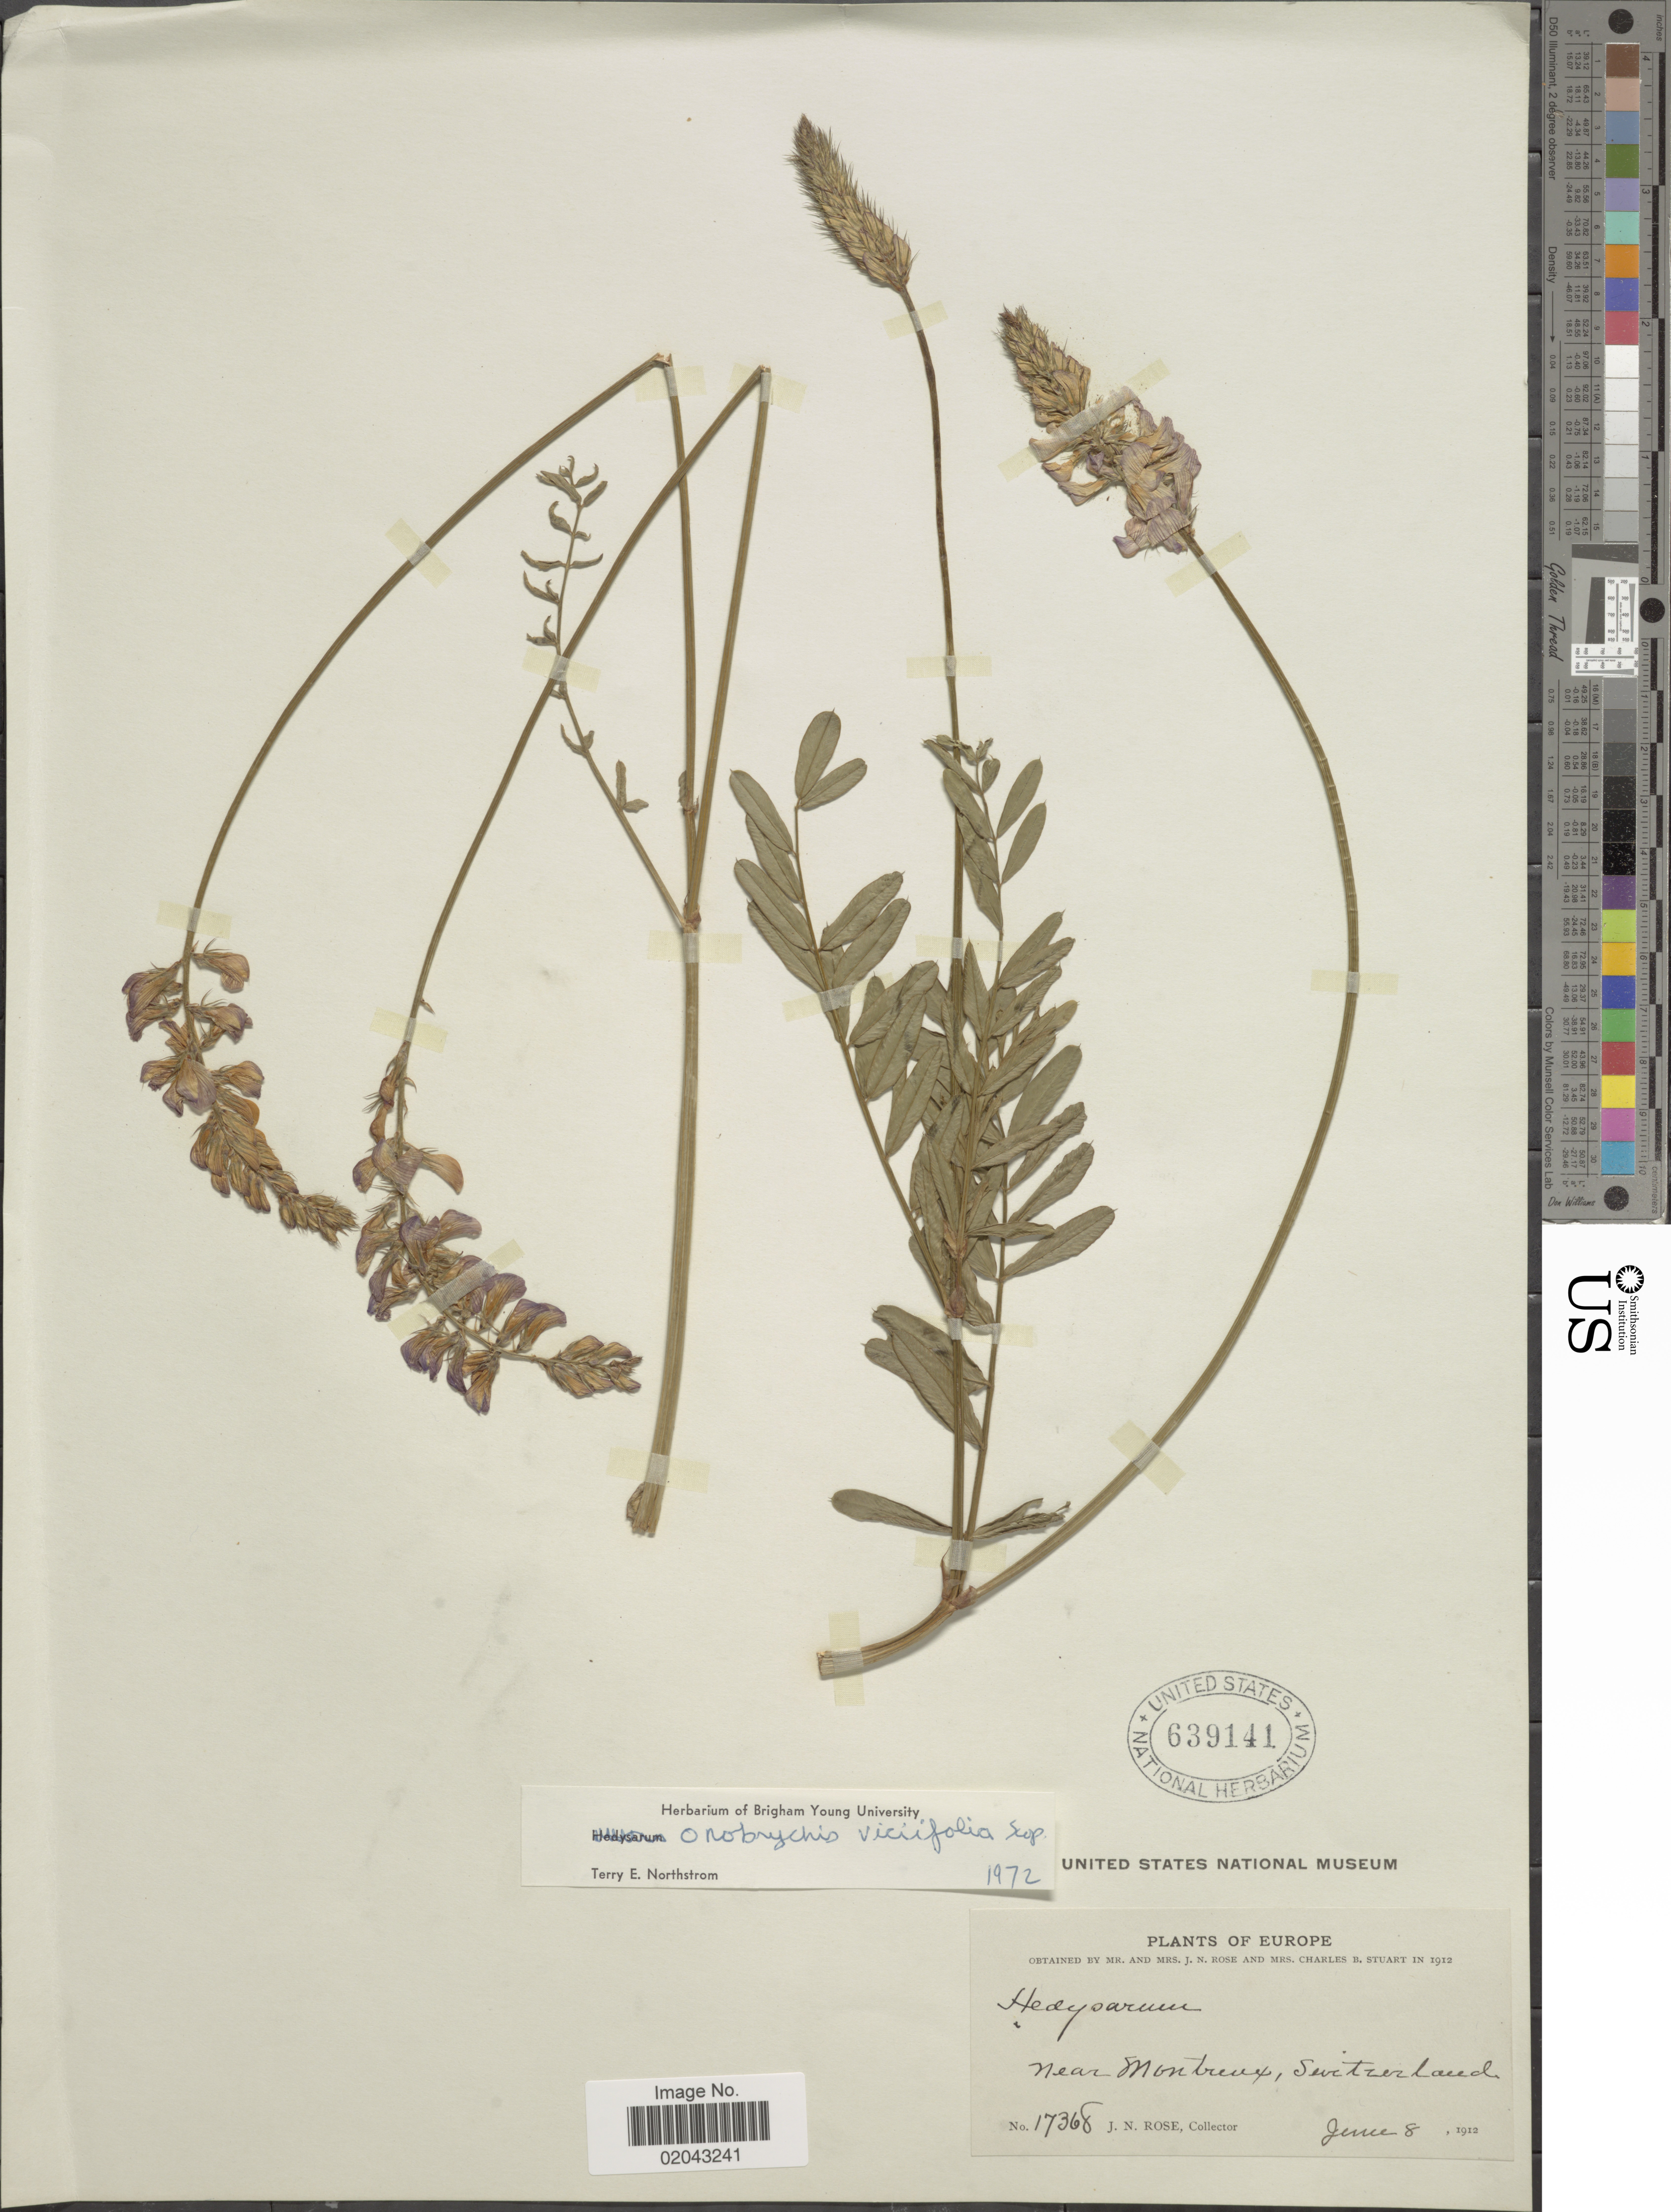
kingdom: Plantae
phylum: Tracheophyta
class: Magnoliopsida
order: Fabales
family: Fabaceae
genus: Onobrychis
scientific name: Onobrychis viciaefolia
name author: Trautv.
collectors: J. N. Rose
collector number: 17368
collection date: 1912-06-08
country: Switzerland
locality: Near Montbrux, Switzerland.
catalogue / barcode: US 639141